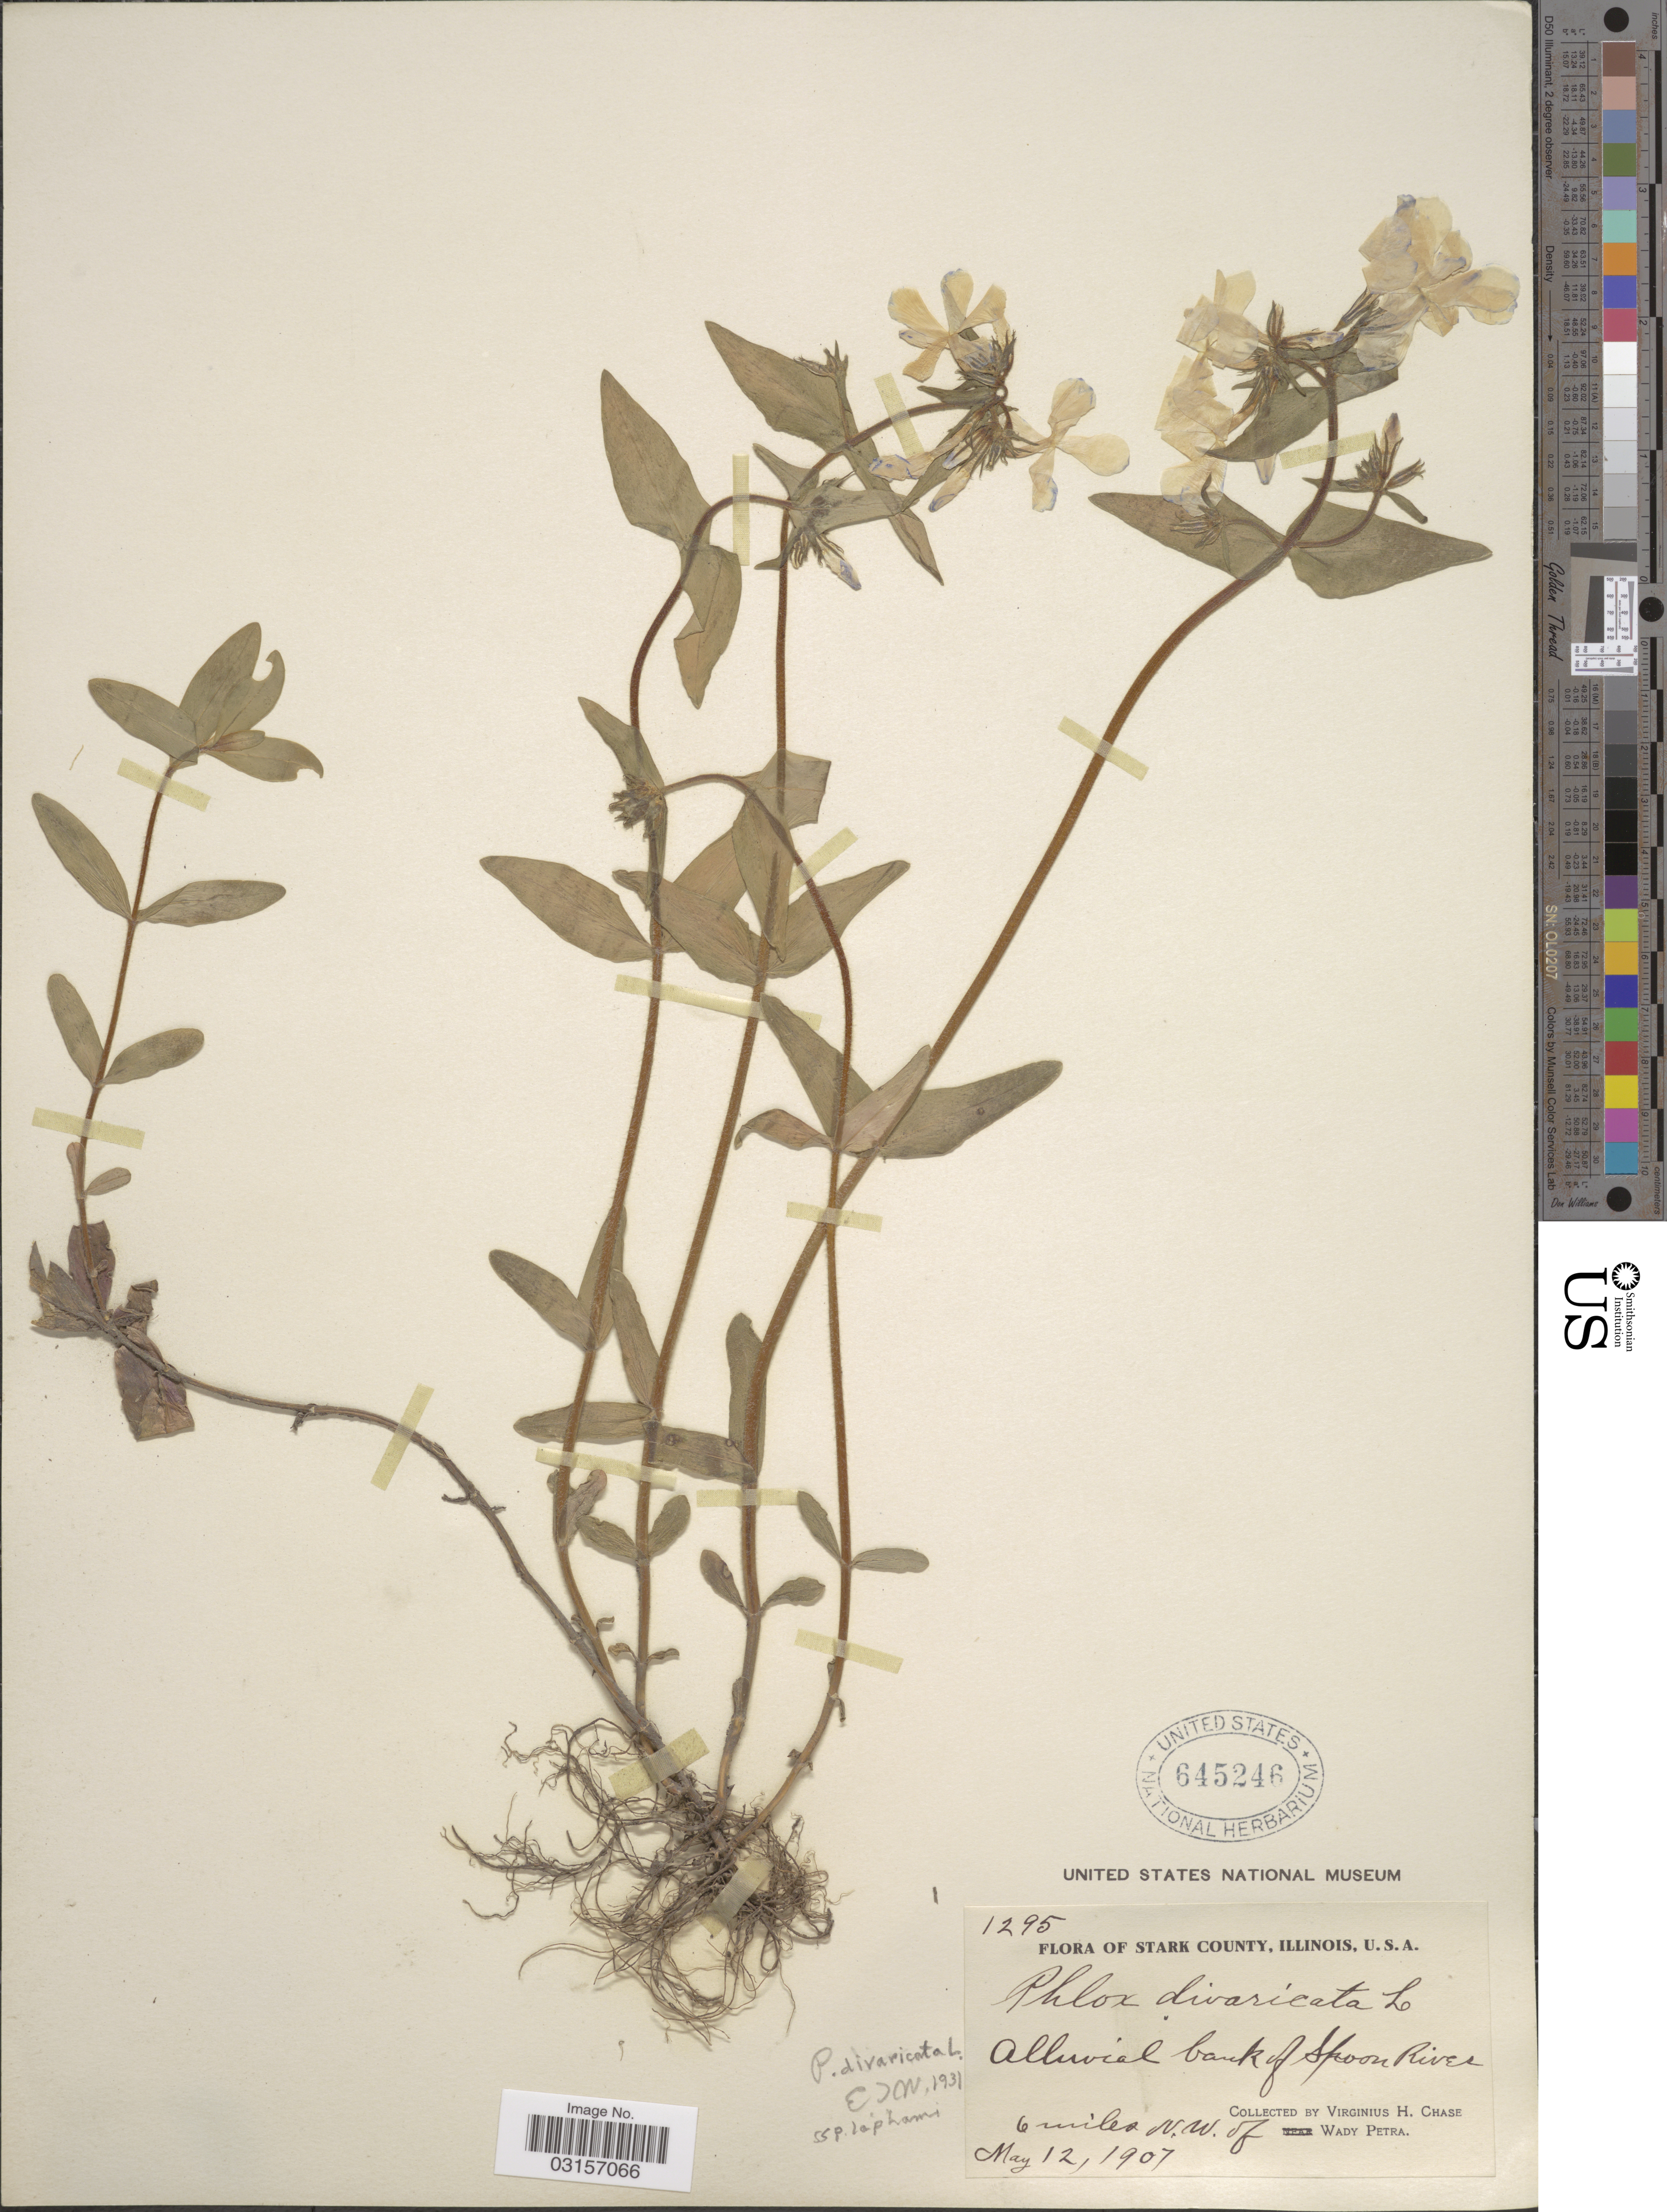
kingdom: Plantae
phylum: Tracheophyta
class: Magnoliopsida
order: Ericales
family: Polemoniaceae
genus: Phlox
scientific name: Phlox divaricata subsp. laphamii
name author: (Alph. Wood) Wherry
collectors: V. H. Chase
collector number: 1295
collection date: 1907-05-12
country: United States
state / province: Illinois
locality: Stark County, Alluvial bank of Spoon River, 6 miles N.W. of Wady Petra.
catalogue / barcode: US 645246